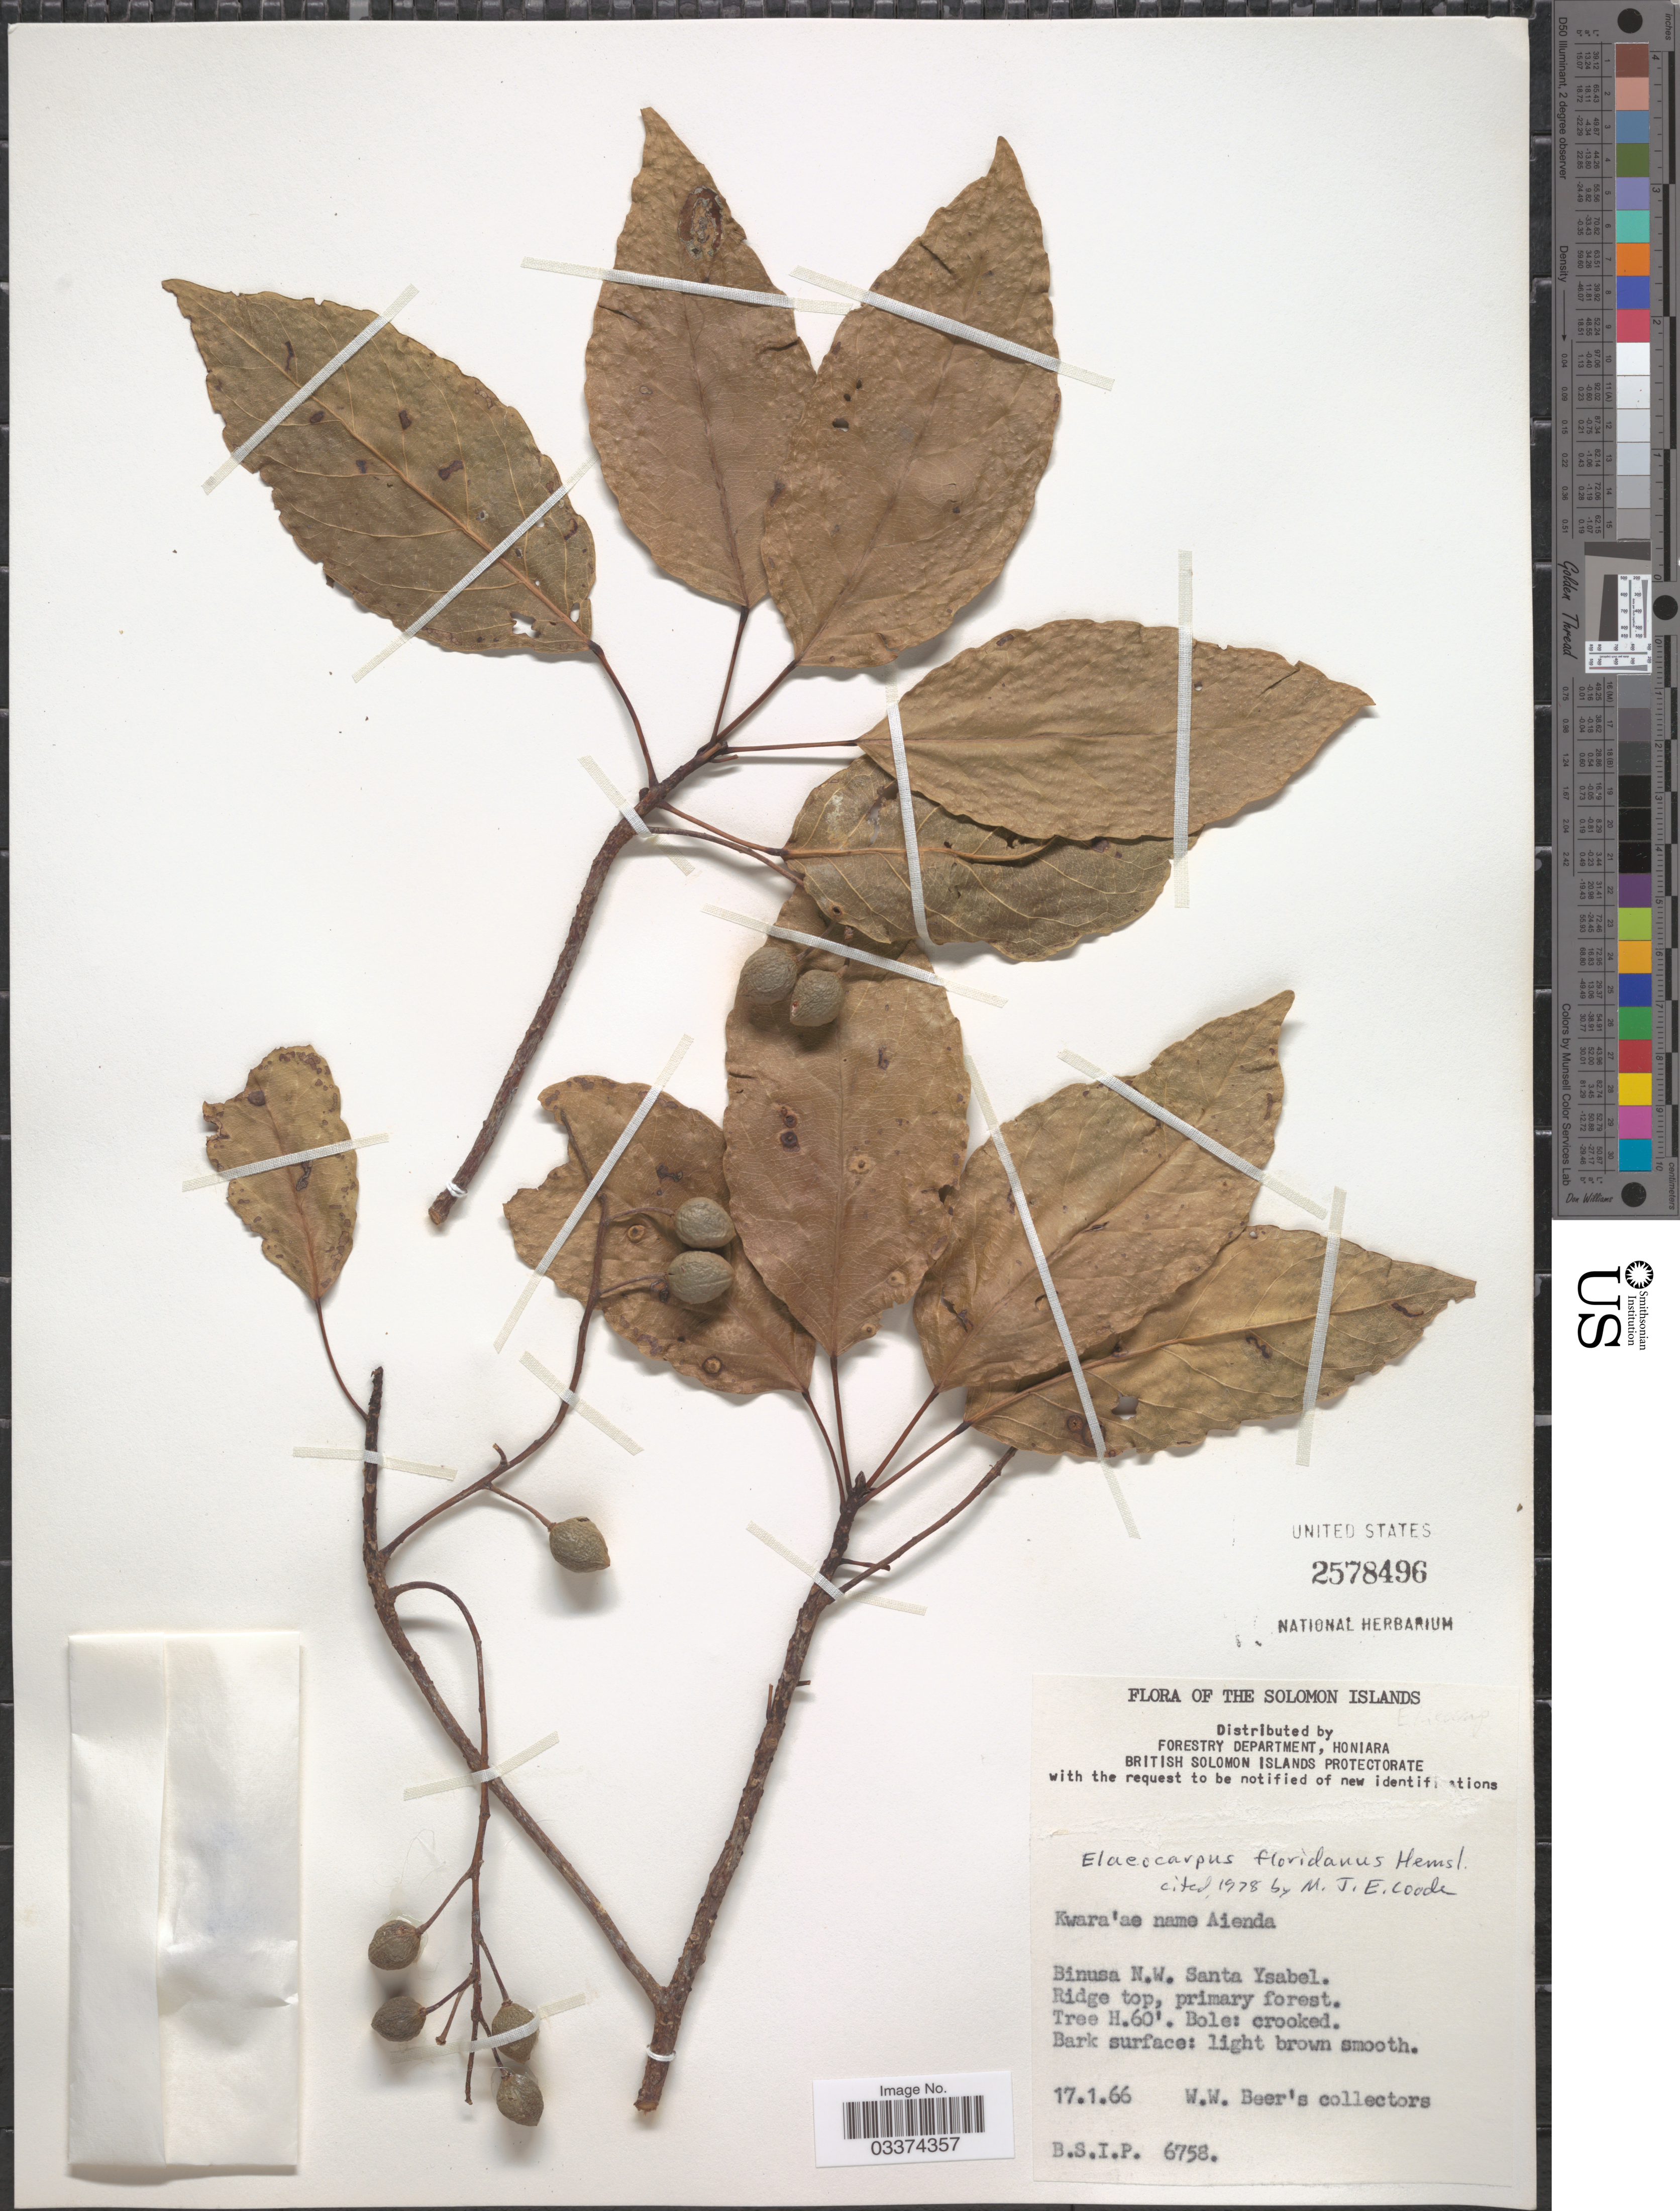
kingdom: Plantae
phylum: Tracheophyta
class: Magnoliopsida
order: Oxalidales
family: Elaeocarpaceae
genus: Elaeocarpus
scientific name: Elaeocarpus floridanus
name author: Hemsl.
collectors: W. Beer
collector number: BSIP6758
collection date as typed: Transcribed d/m/y: 17/1/66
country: Solomon Islands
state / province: Solomon Islands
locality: Binusa N.W. Santa Ysabel.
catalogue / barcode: US 2578496